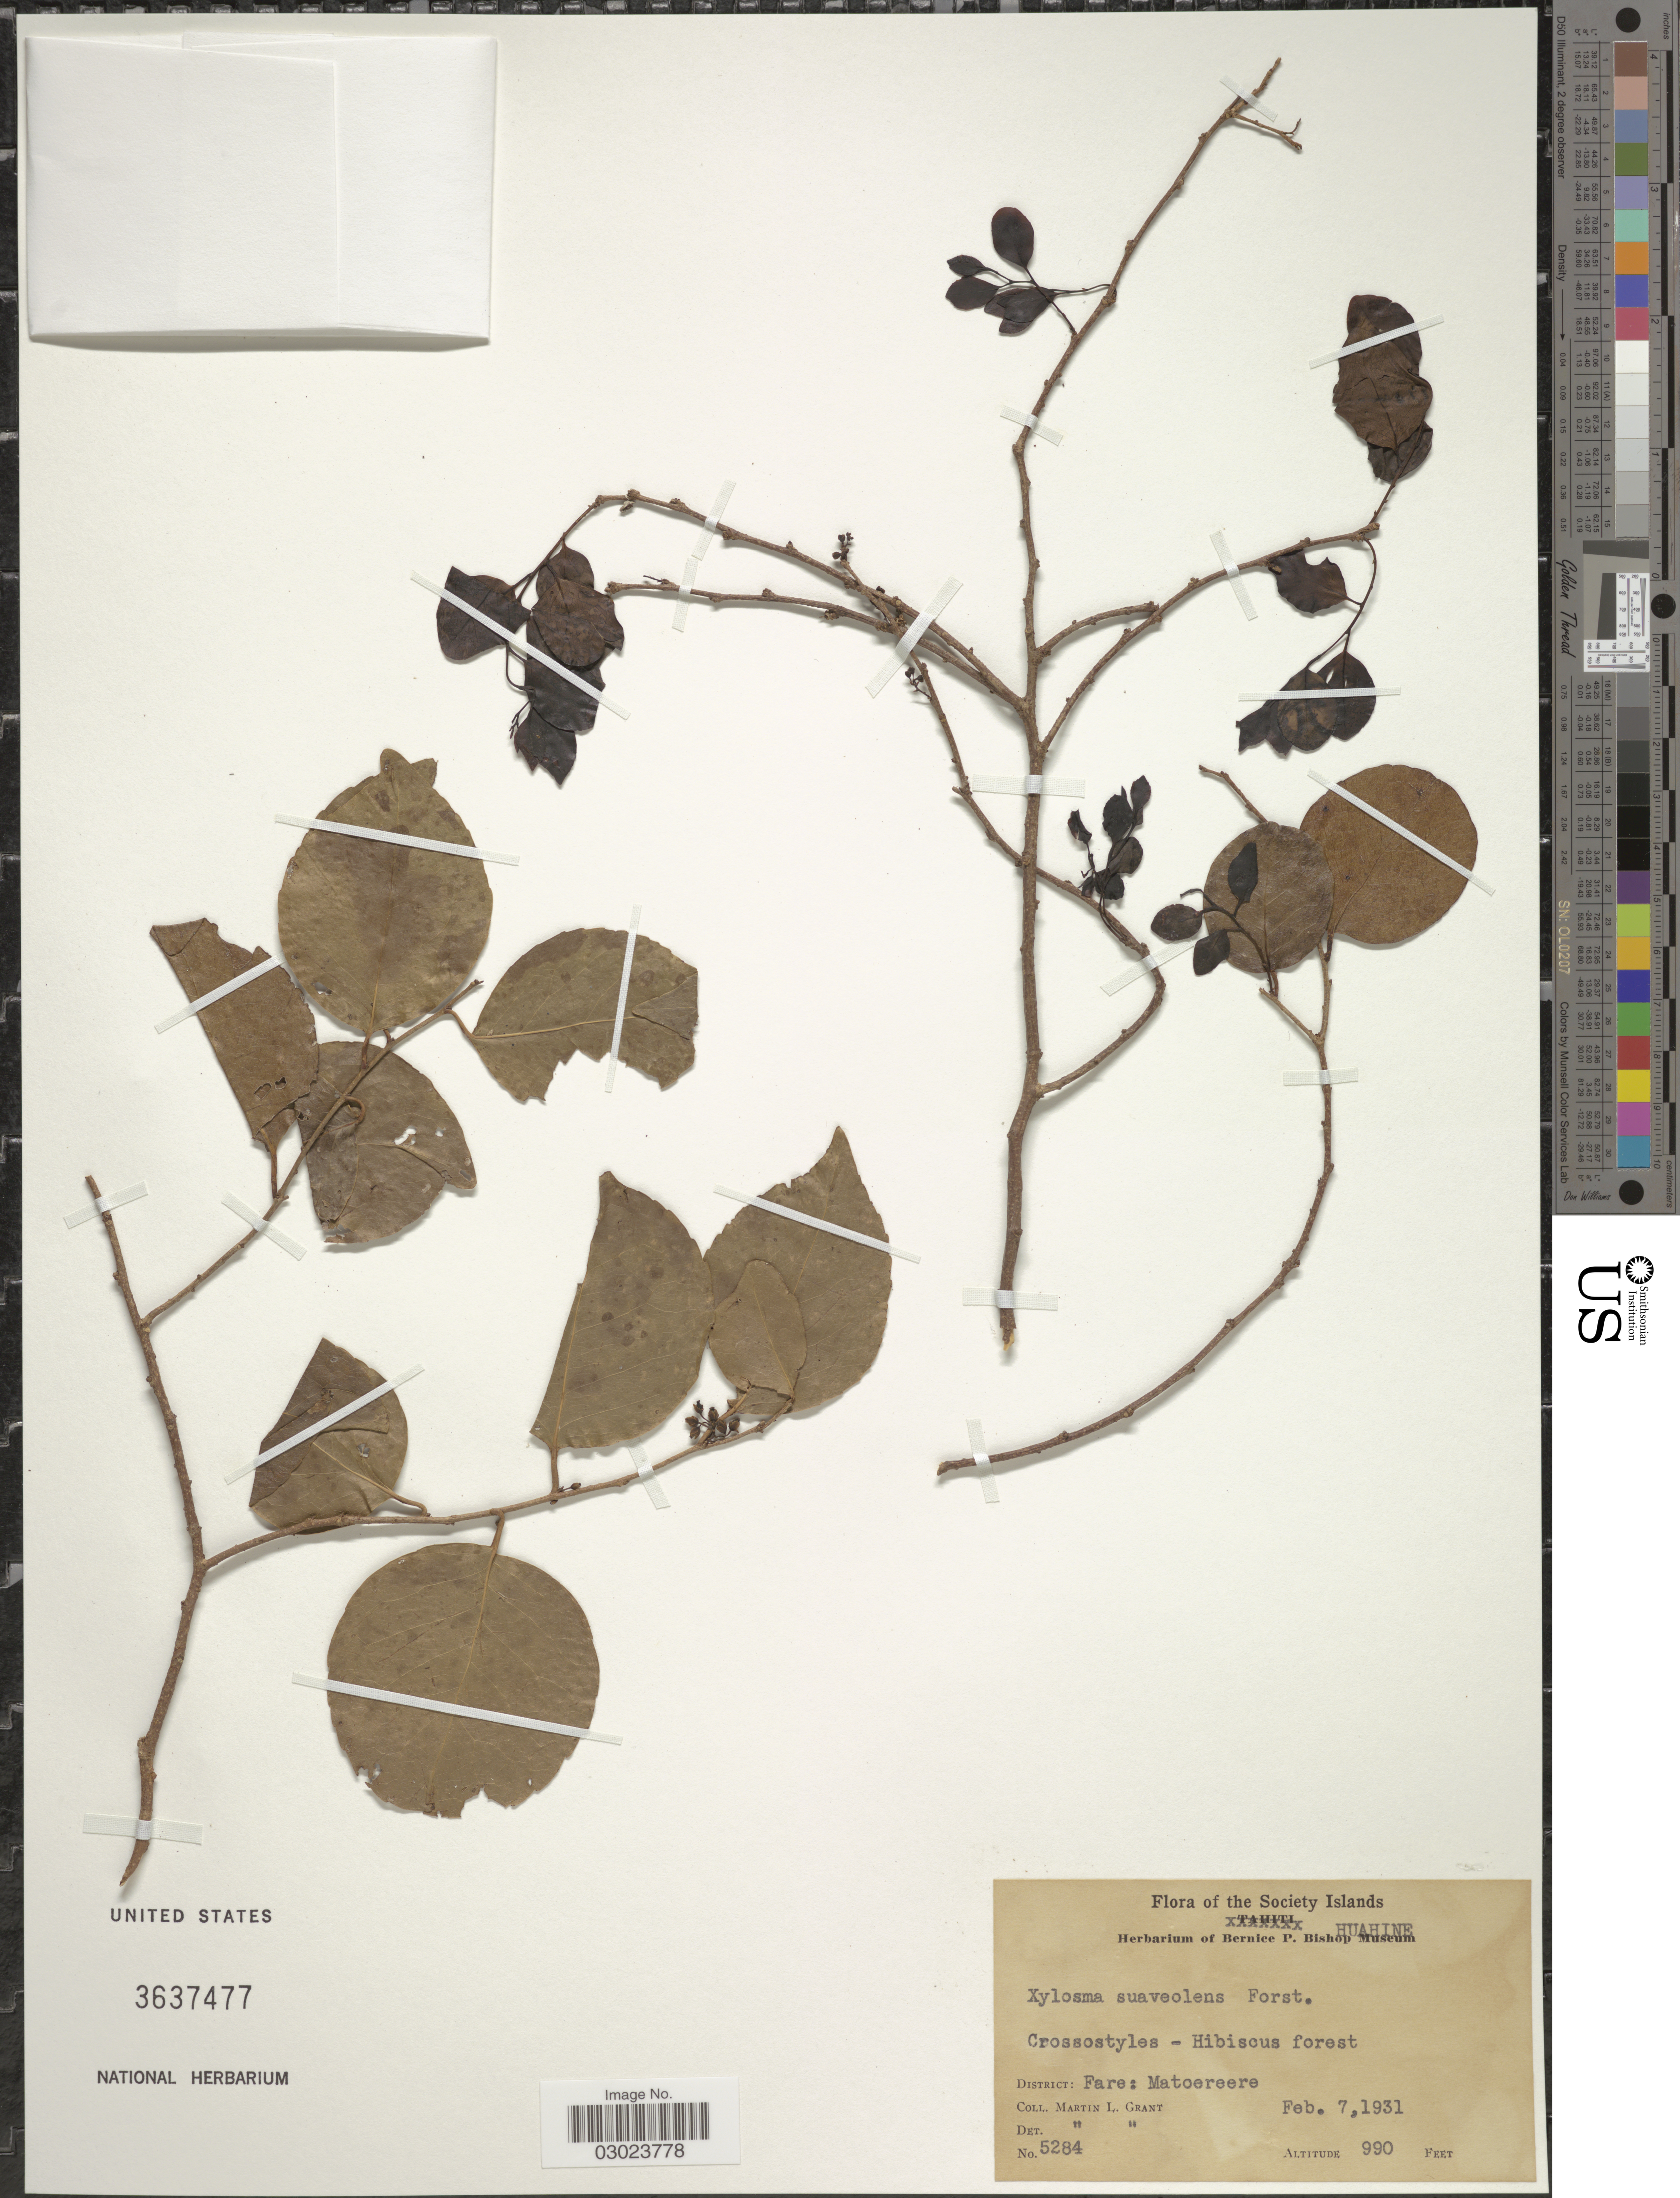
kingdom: Plantae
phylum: Tracheophyta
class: Magnoliopsida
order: Malpighiales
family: Salicaceae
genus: Xylosma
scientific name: Xylosma suaveolens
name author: G. Forst.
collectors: M. L. Grant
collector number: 5284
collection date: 1931-02-07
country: French Polynesia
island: Huahine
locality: The Society Islands. Huahine. District: Fare: Matoereere.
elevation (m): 302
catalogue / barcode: US 3637477